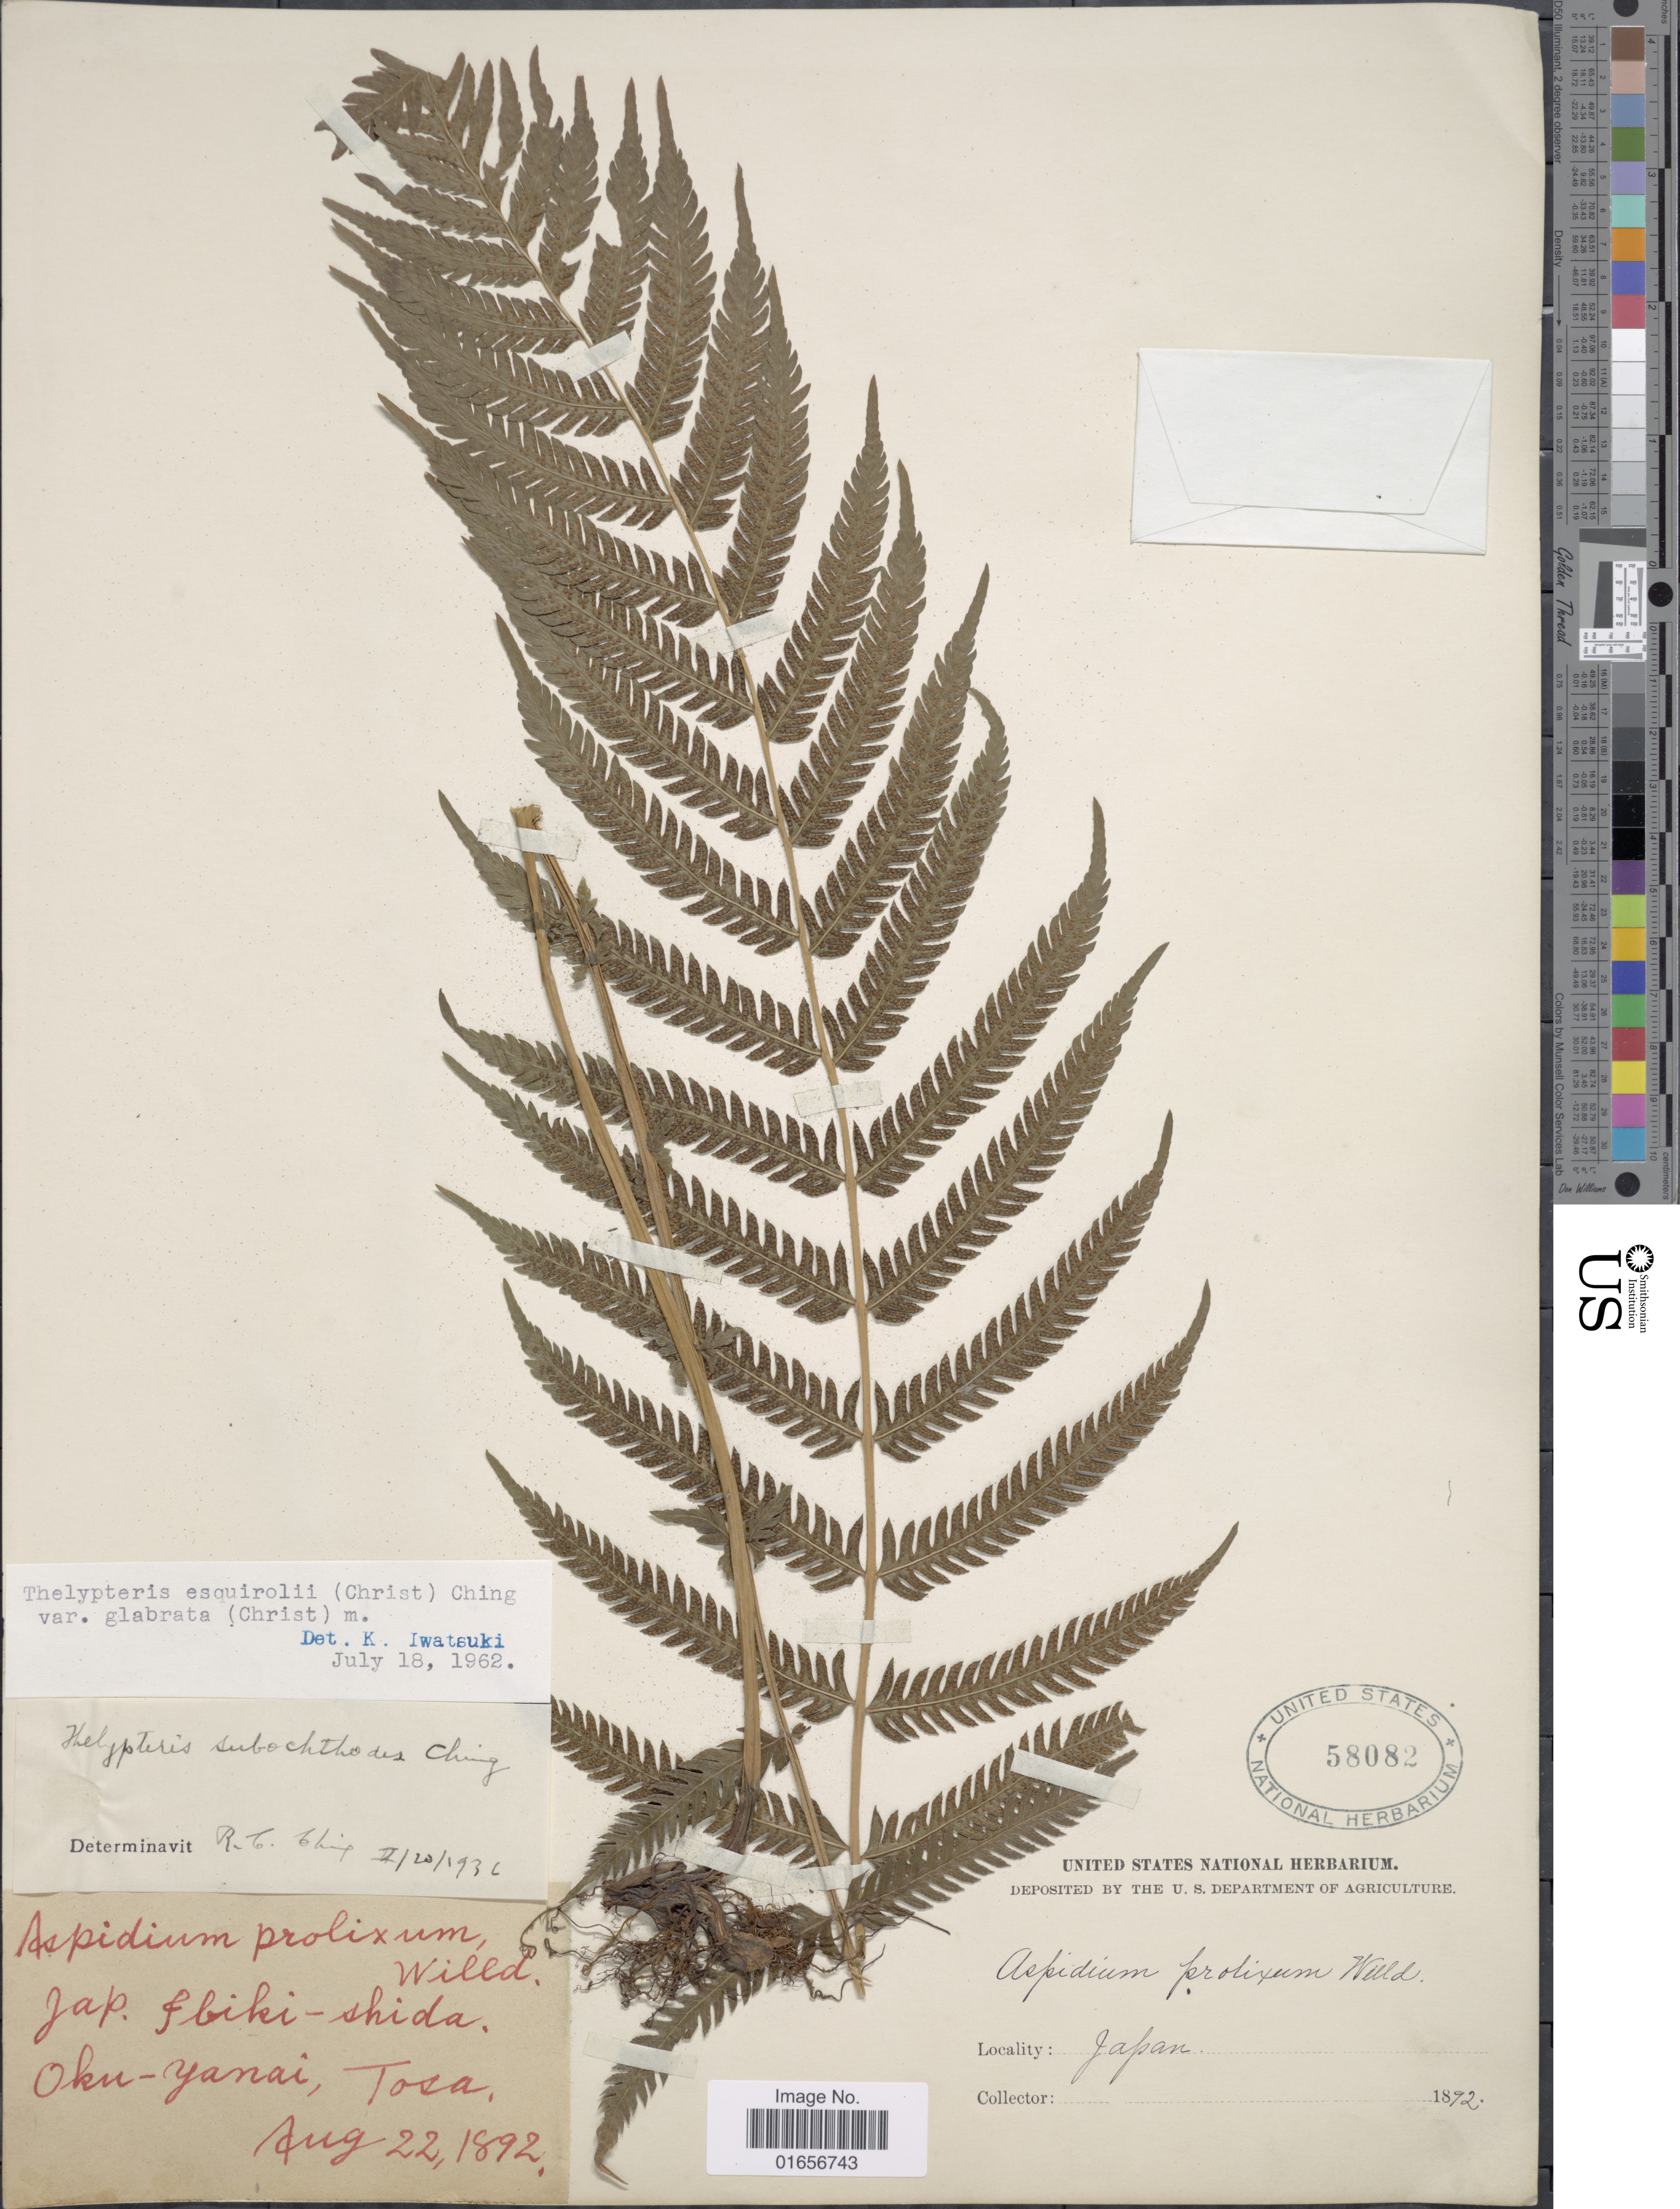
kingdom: Plantae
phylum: Tracheophyta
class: Polypodiopsida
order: Polypodiales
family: Thelypteridaceae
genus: Pseudocyclosorus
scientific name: Pseudocyclosorus esquirolii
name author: (Christ) Ching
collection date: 1892-08-22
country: Japan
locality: Oku-yanai, Tosa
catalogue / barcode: US 58082